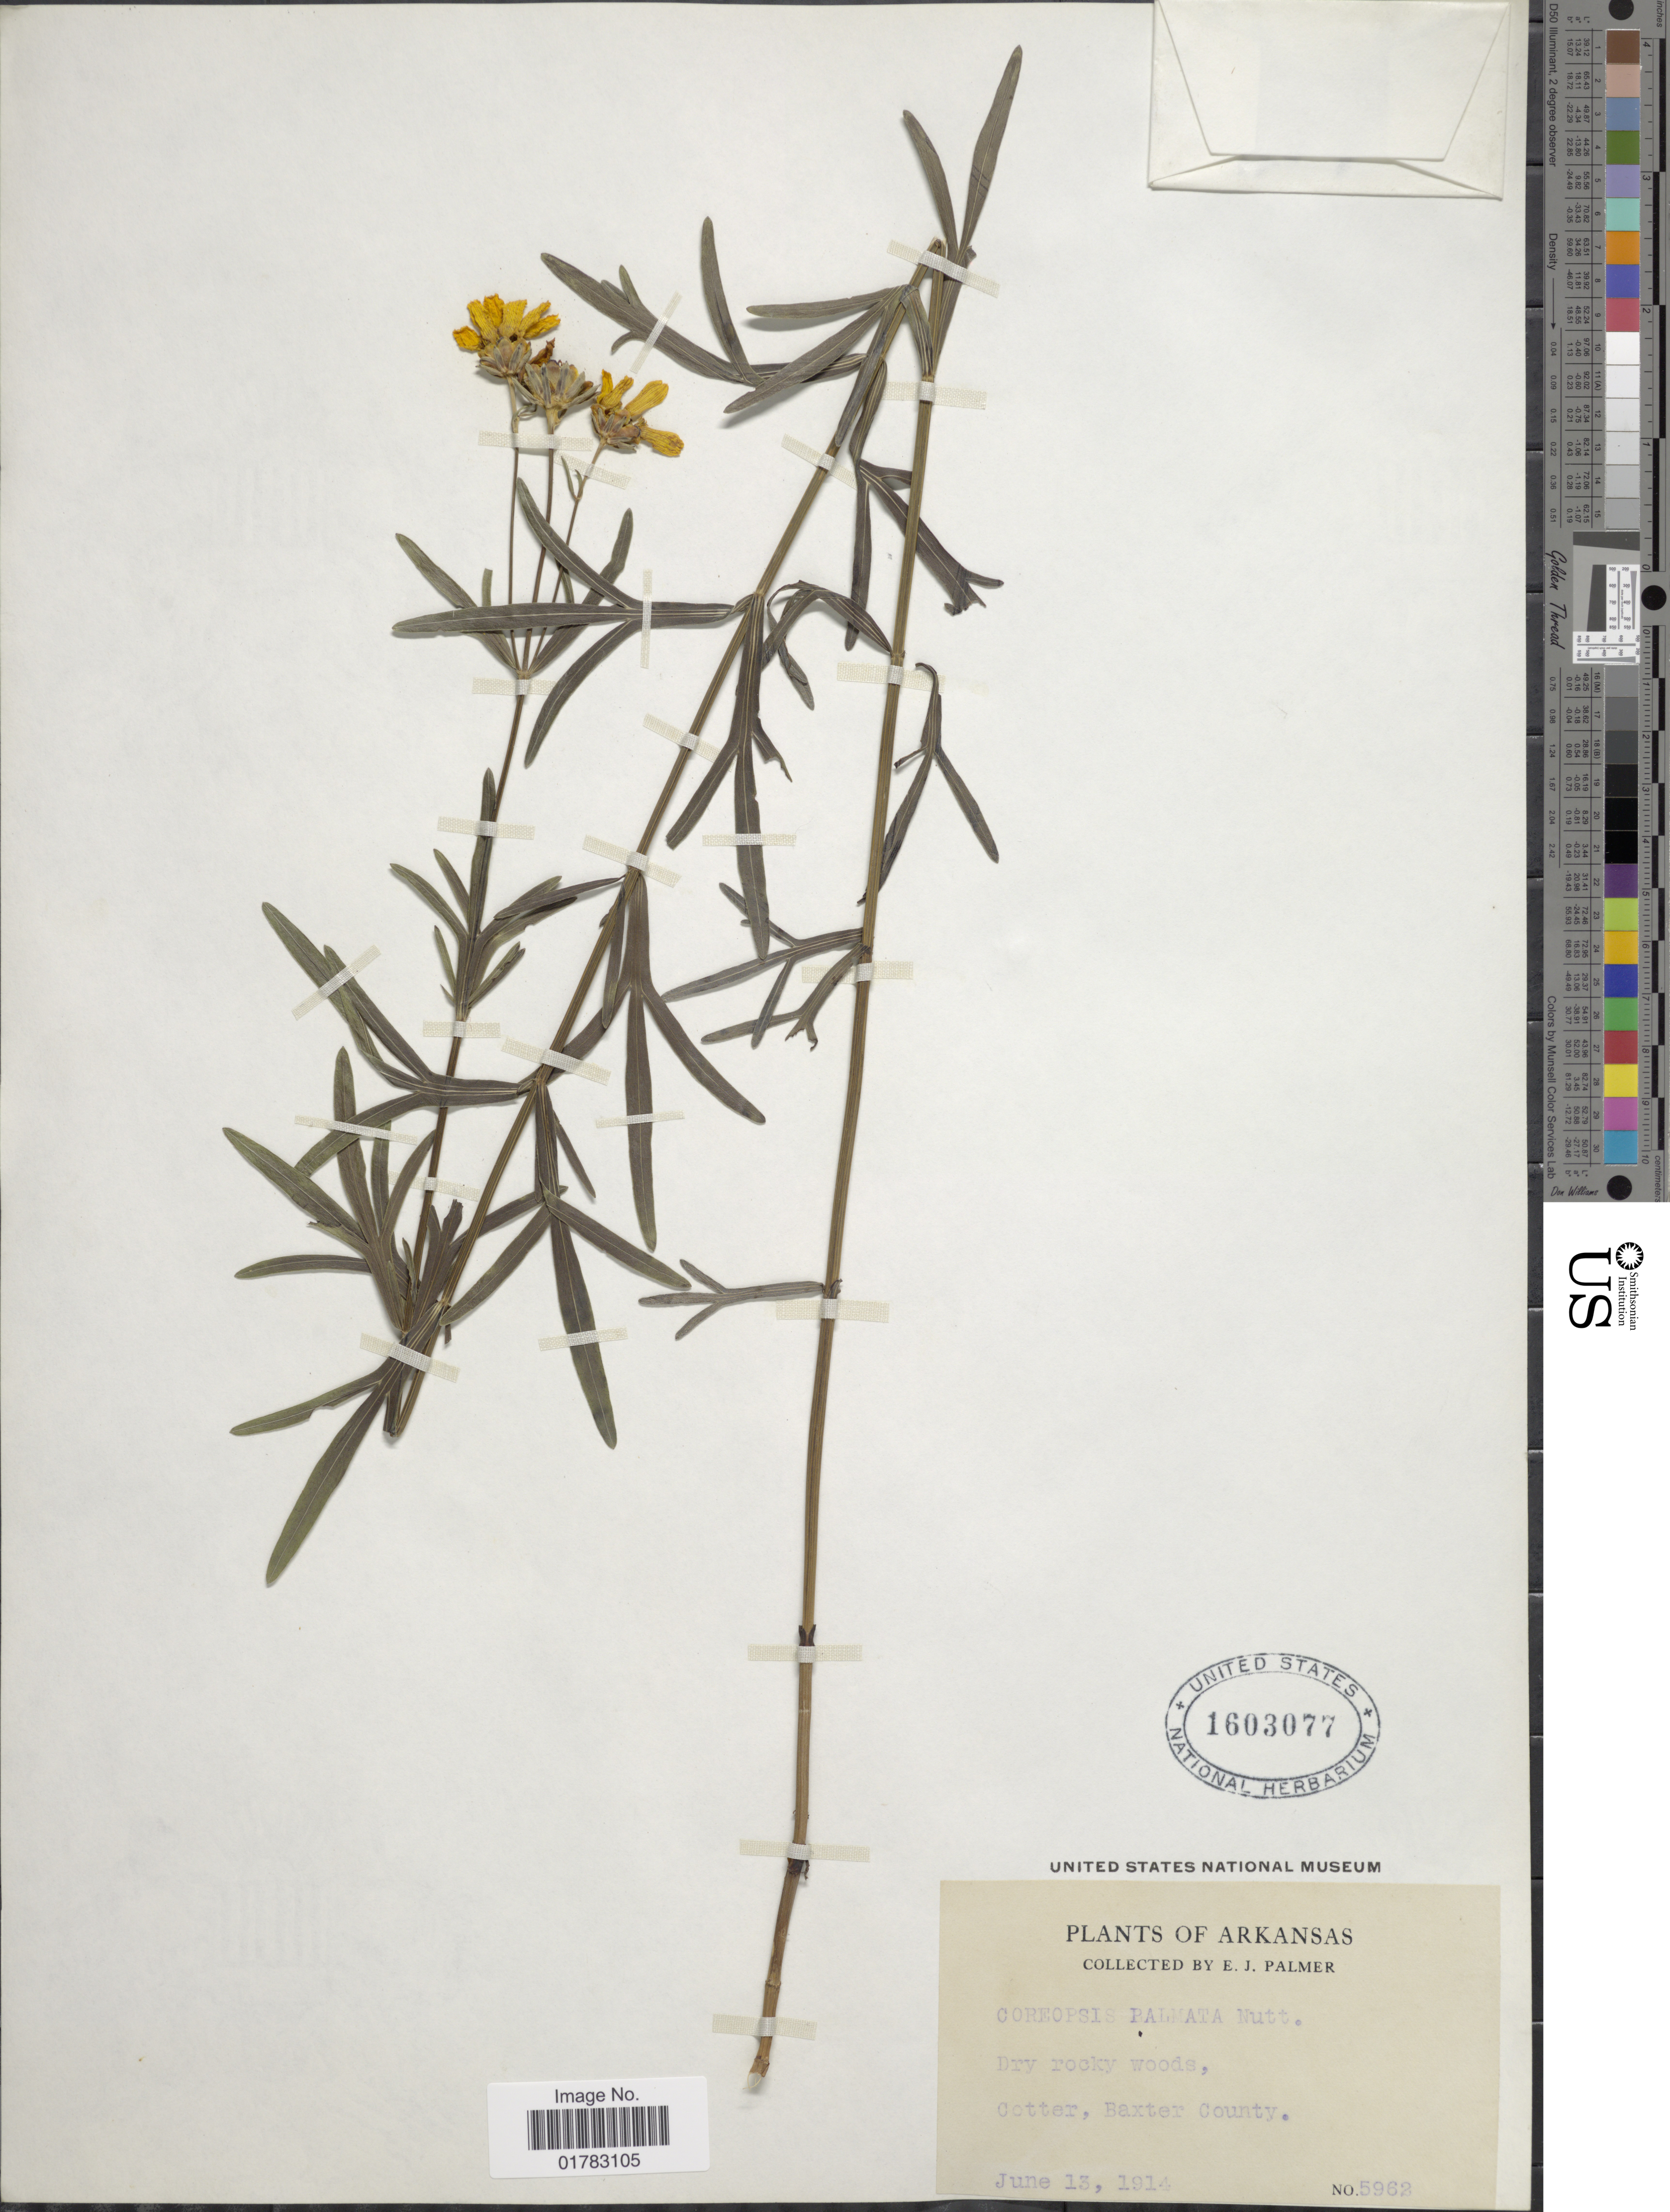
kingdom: Plantae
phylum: Tracheophyta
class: Magnoliopsida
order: Asterales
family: Asteraceae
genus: Coreopsis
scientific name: Coreopsis palmata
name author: Nutt.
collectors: E. J. Palmer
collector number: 5962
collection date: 1914-06-13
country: United States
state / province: Arkansas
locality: Dry rocky woods, Coter, Baxter County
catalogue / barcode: US 1603077